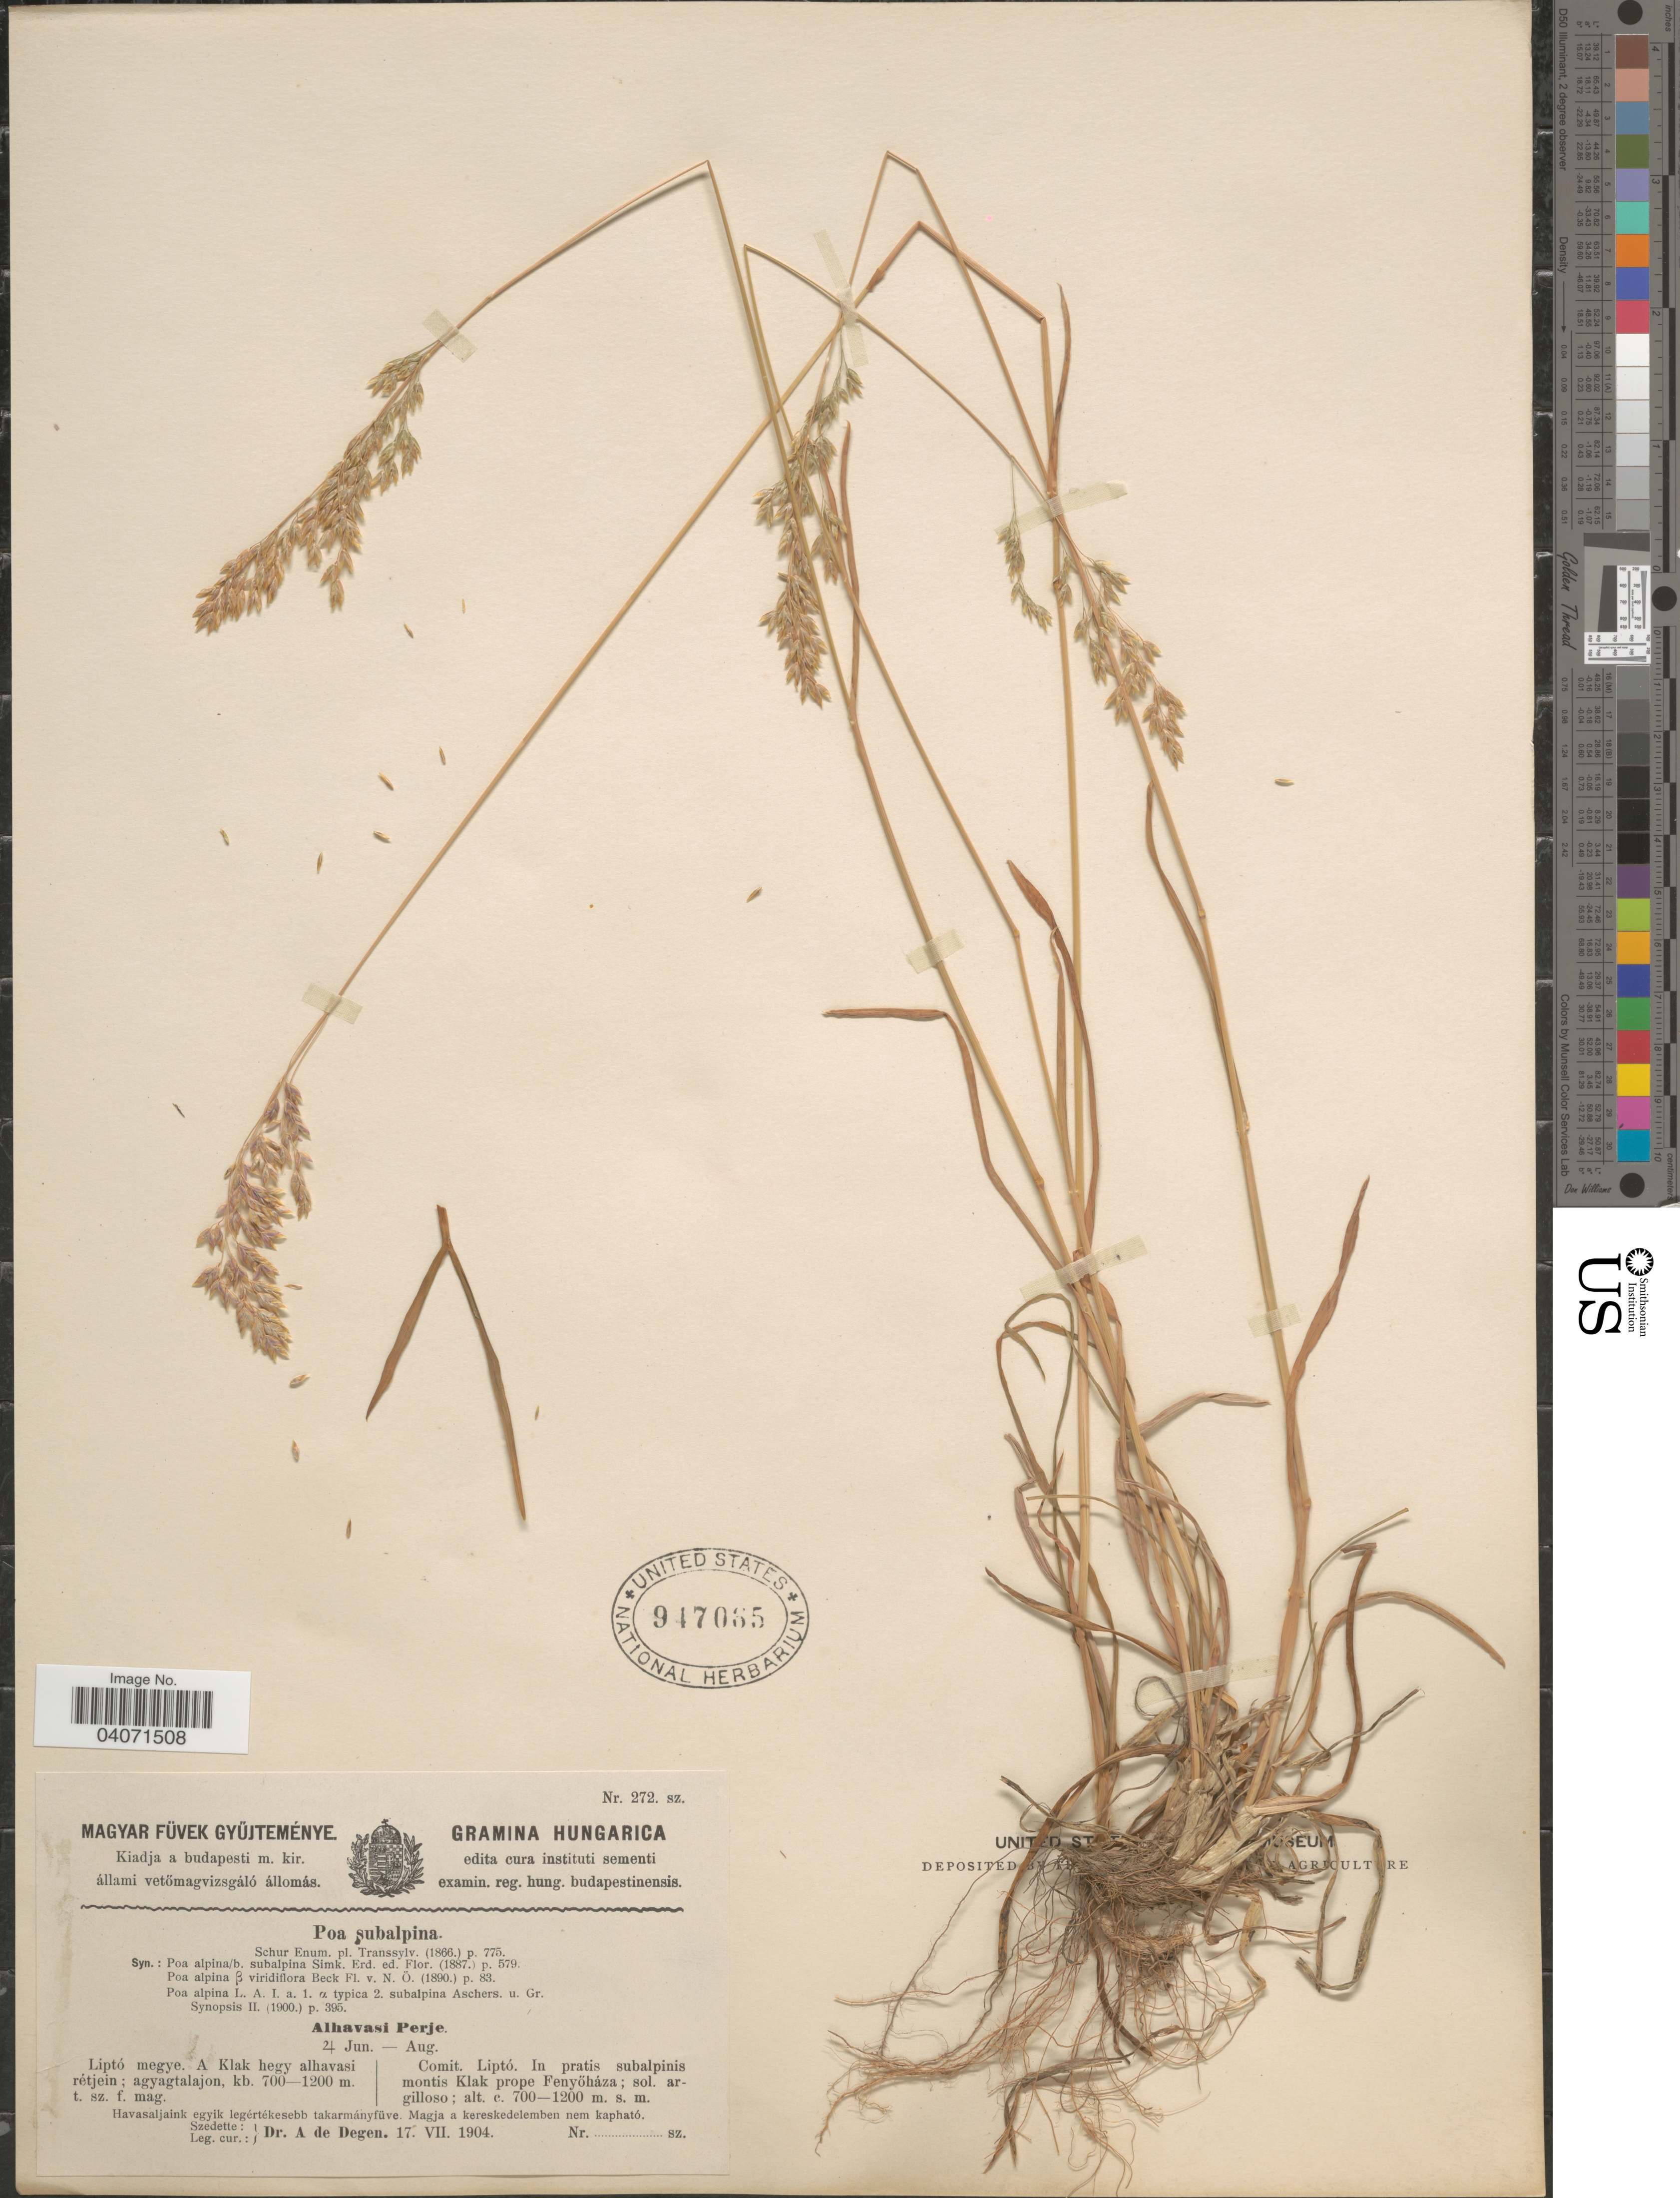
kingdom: Plantae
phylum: Tracheophyta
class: Liliopsida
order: Poales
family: Poaceae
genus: Poa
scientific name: Poa alpina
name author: L.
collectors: A. Degen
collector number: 272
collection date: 1904-07-17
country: Hungary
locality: Comit. Liptó. In pratis subalpinis montis Klak prope Fenyöháza, sol. argilloso.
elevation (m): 700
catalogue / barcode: US 947065